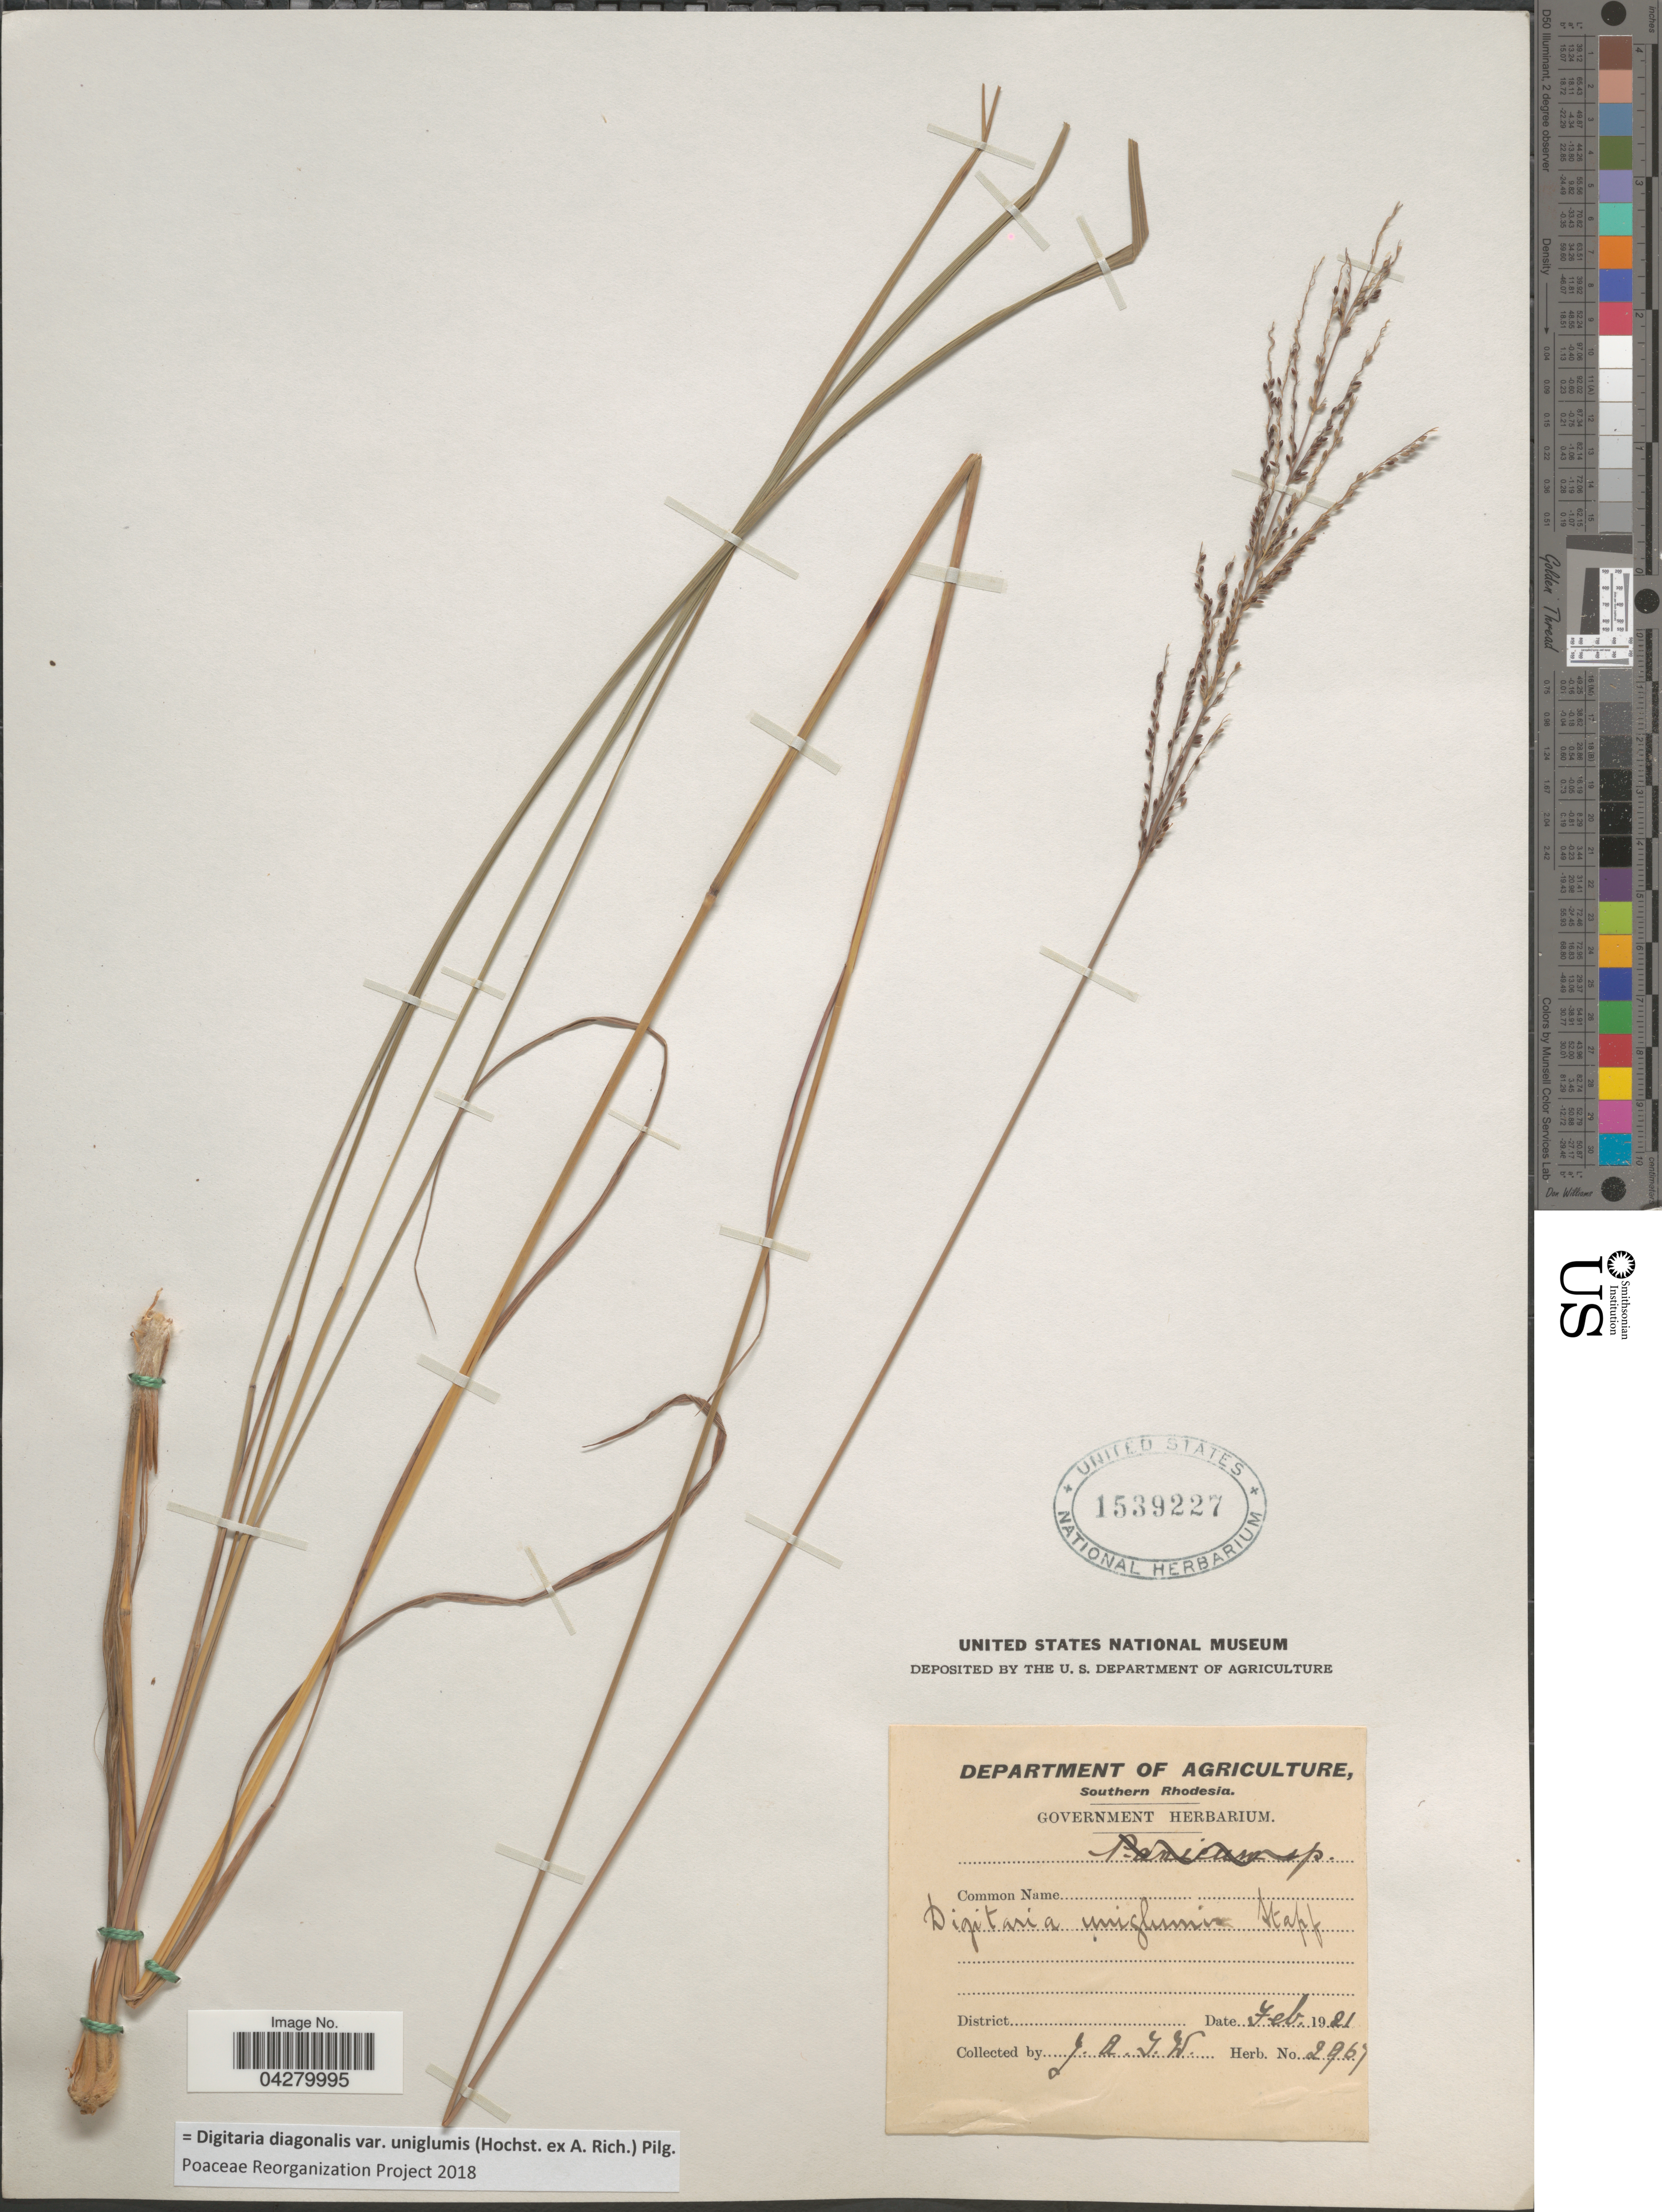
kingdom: Plantae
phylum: Tracheophyta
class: Liliopsida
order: Poales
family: Poaceae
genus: Digitaria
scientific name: Digitaria diagonalis var. uniglumis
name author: (Hochst. ex A. Rich.) Pilg.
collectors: J. A. T. H.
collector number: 2967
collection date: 1921-02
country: Zimbabwe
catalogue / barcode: US 1539227